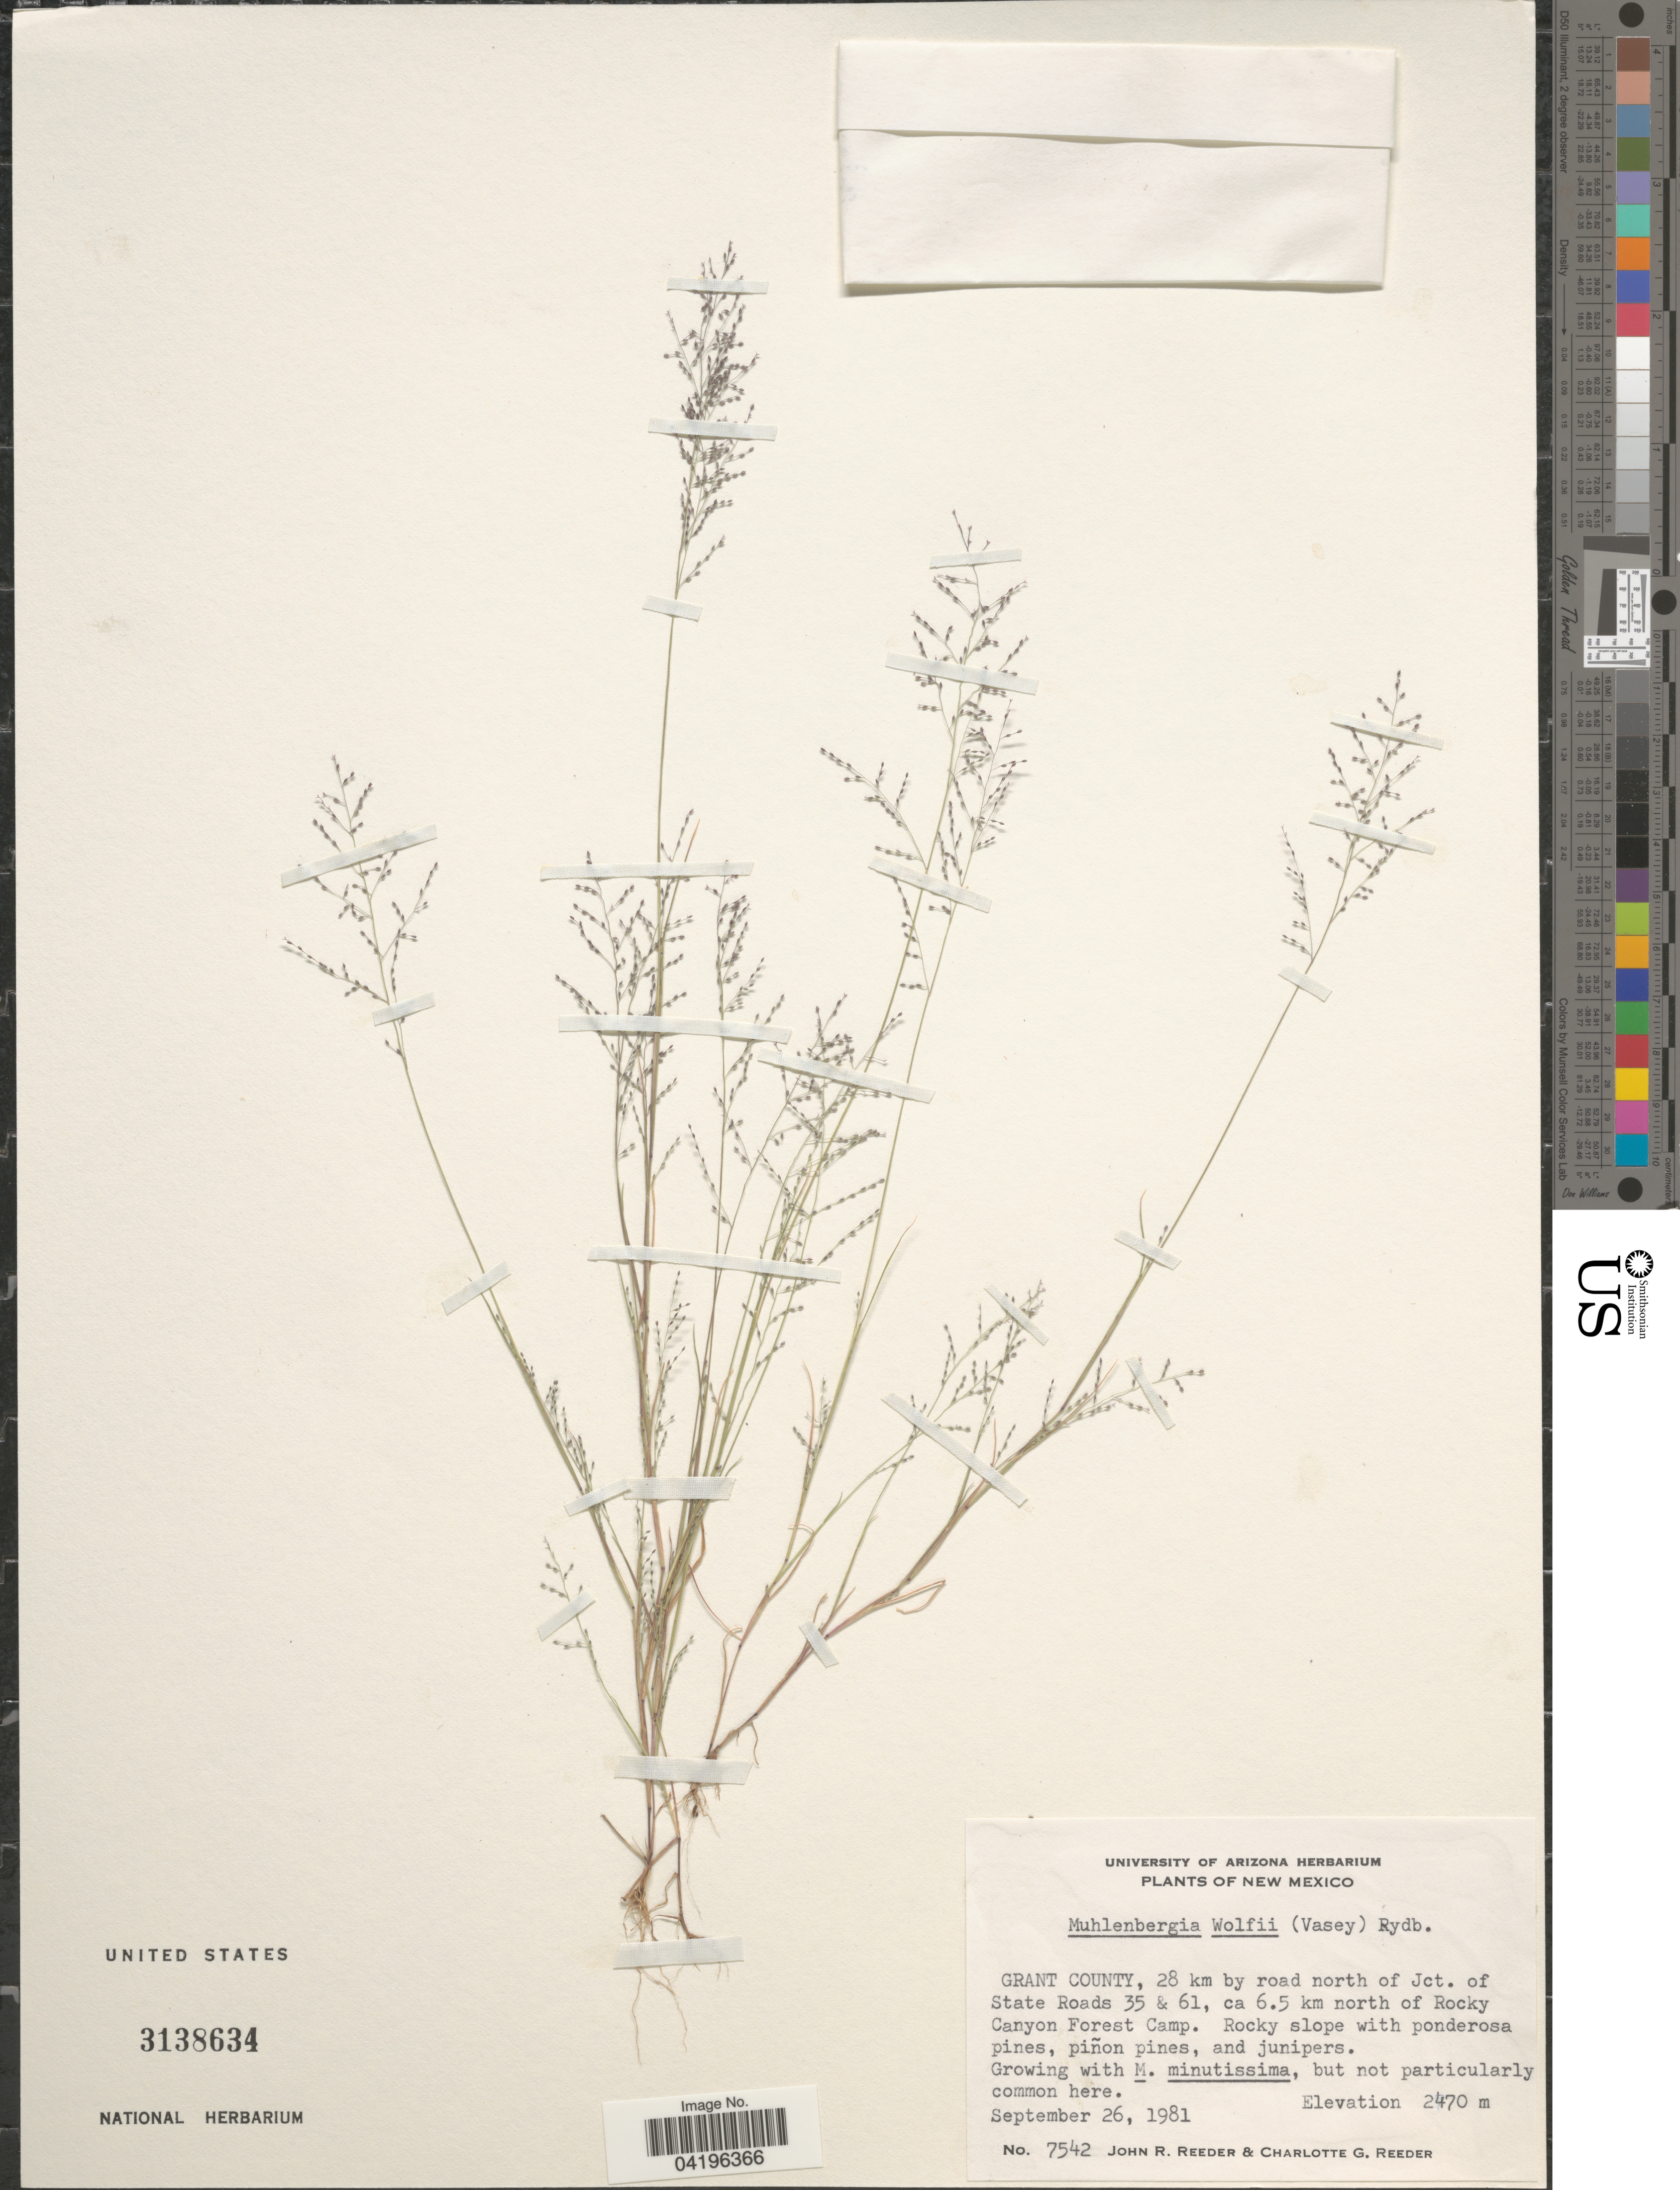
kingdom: Plantae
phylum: Tracheophyta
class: Liliopsida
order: Poales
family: Poaceae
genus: Muhlenbergia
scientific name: Muhlenbergia ramulosa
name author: (Kunth) Swallen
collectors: J. R. Reeder & C. G. Reeder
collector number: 7542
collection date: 1981-09-26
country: United States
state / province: New Mexico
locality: Grant County, 28 km by road north of Jct. of State Roads 35 & 61, ca 6.5 km north of Rocky Canyon Forest Camp.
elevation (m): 2470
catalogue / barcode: US 3138634